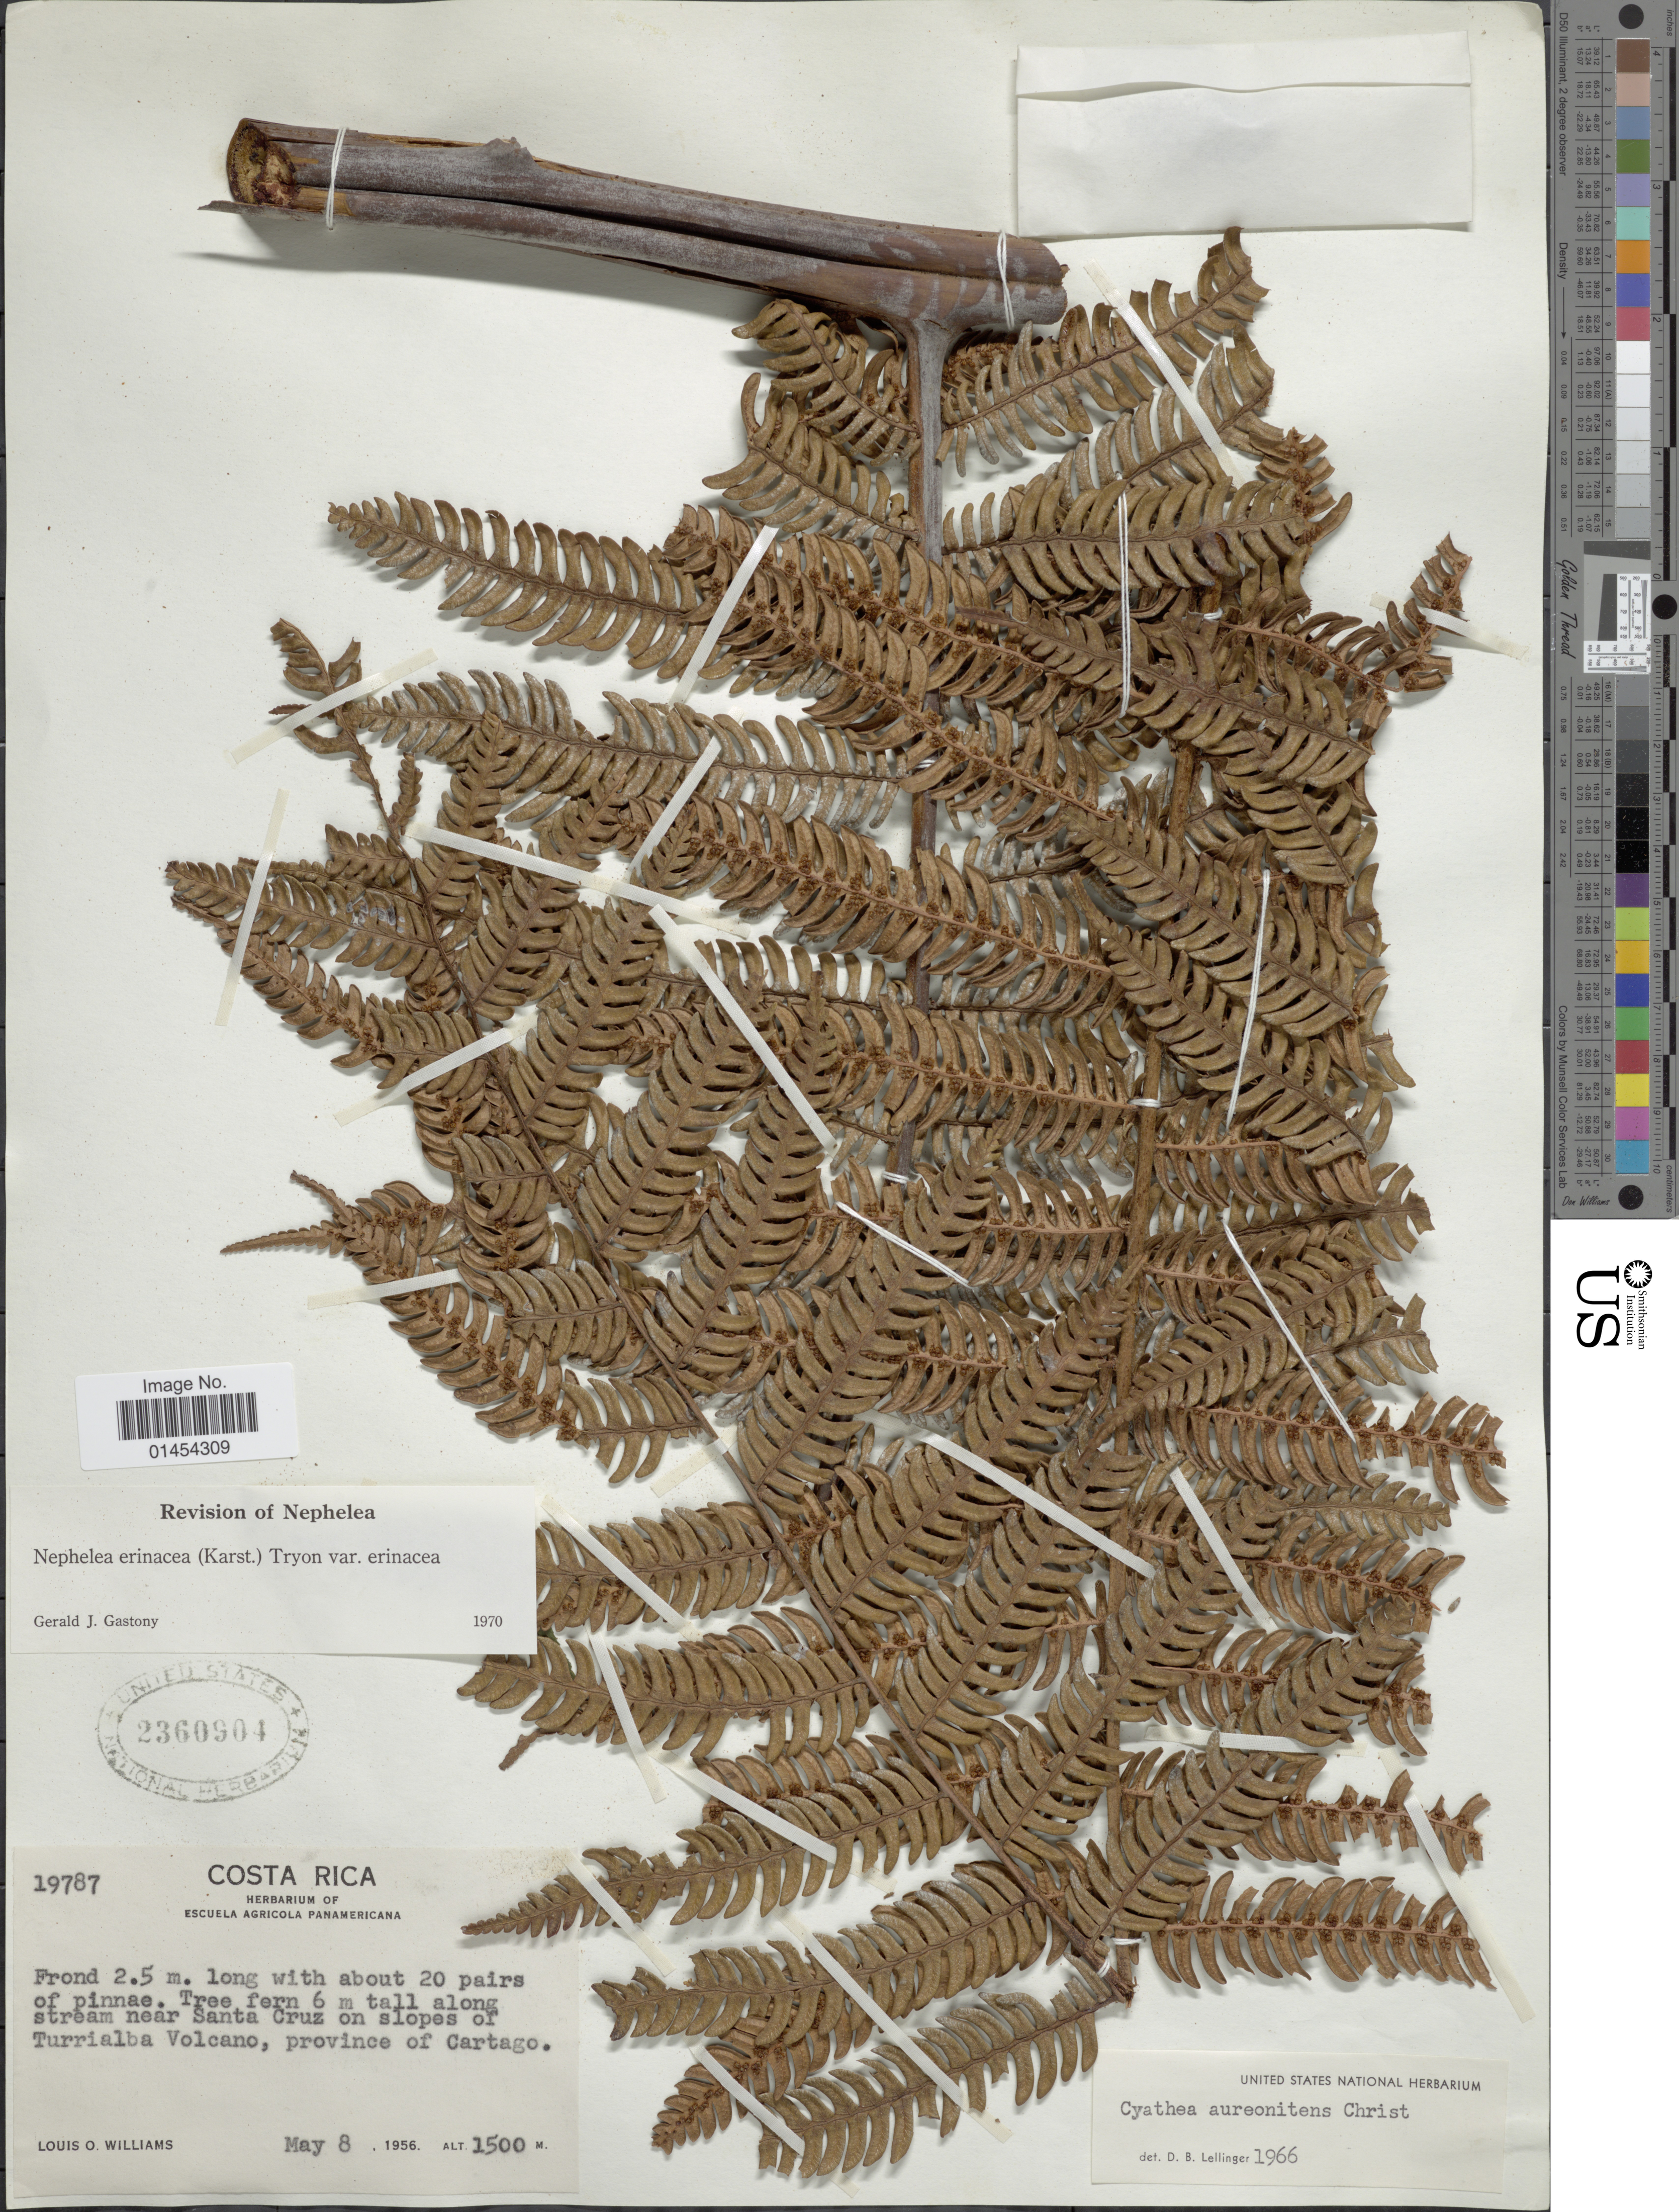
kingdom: Plantae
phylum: Tracheophyta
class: Polypodiopsida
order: Cyatheales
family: Cyatheaceae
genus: Alsophila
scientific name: Alsophila erinacea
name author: (H. Karst.) D.S. Conant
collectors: L. O. Williams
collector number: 19787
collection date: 1956-05-08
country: Costa Rica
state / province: Cartago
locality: Along stream near Santa Cruz on slopes of Turrialba Volcano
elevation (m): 1500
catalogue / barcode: US 2360904